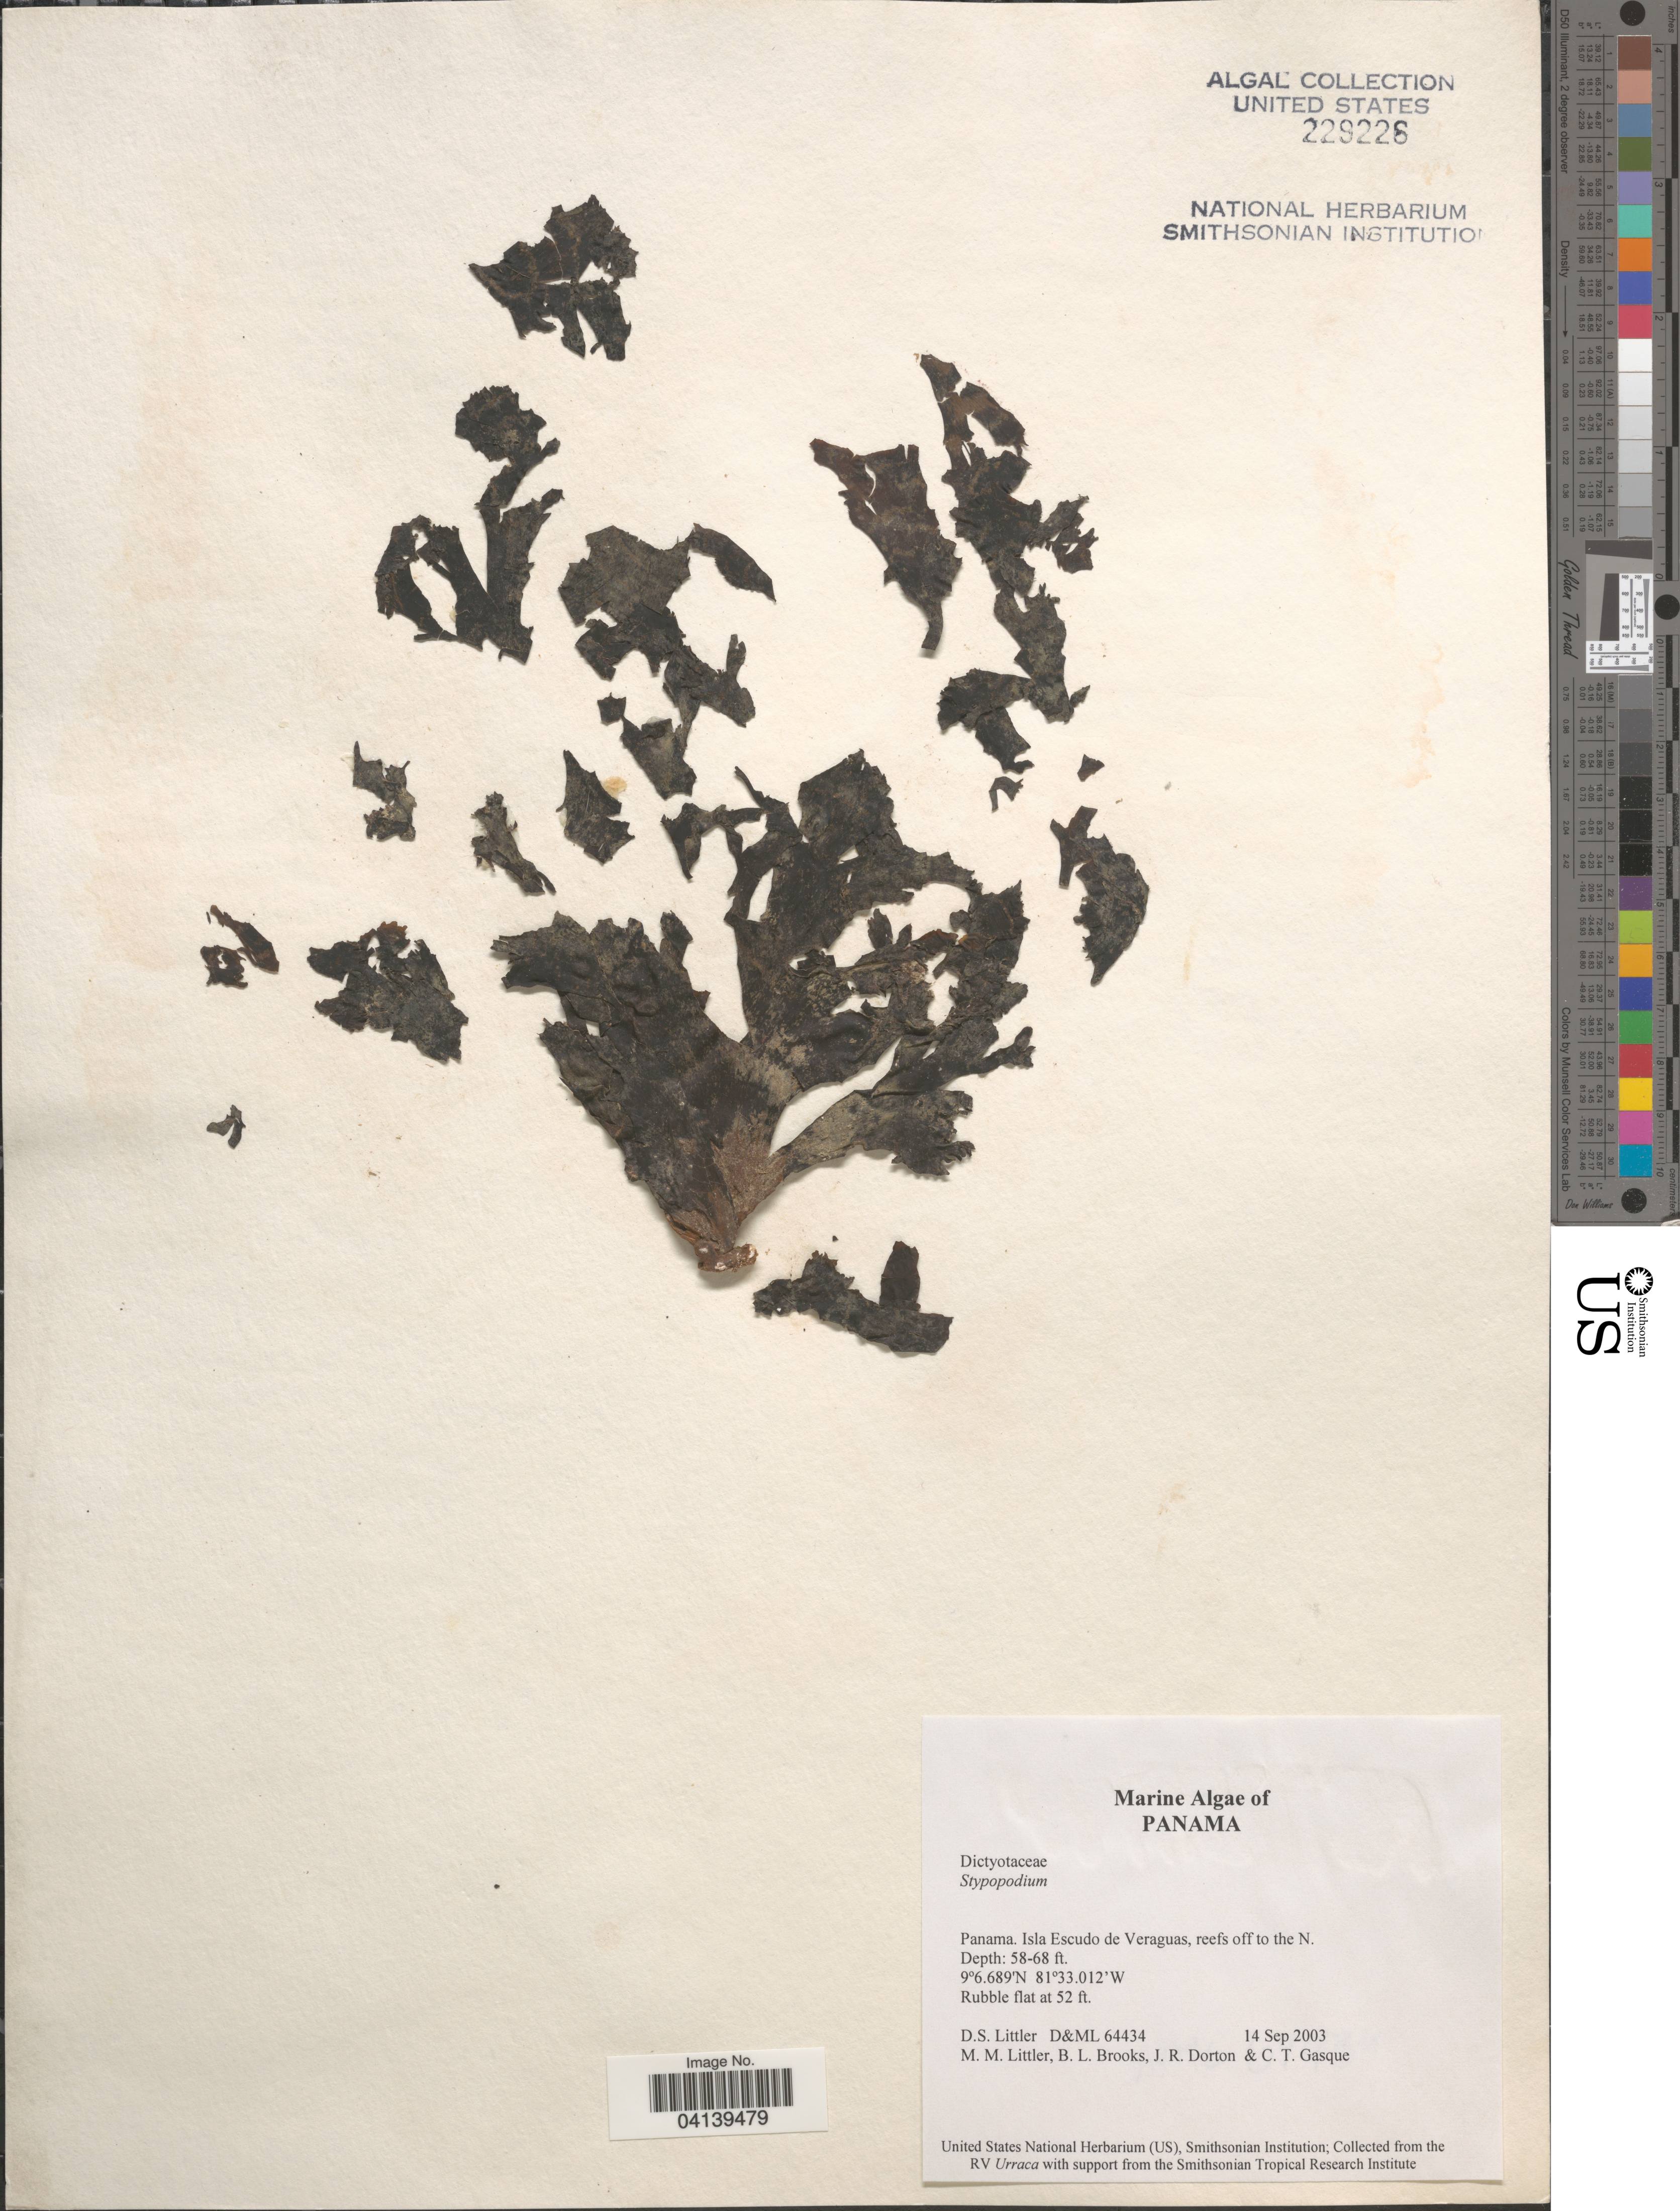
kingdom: Chromista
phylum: Ochrophyta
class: Phaeophyceae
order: Dictyotales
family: Dictyotaceae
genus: Stypopodium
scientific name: Stypopodium sp.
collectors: D. S. Littler, B. Brooks, J. Dorton & C. Gasque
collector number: D&ML64434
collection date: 2003-09-14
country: Panama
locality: Isla Escudo de Veraguas, reefs off to the N.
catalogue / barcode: US 229226